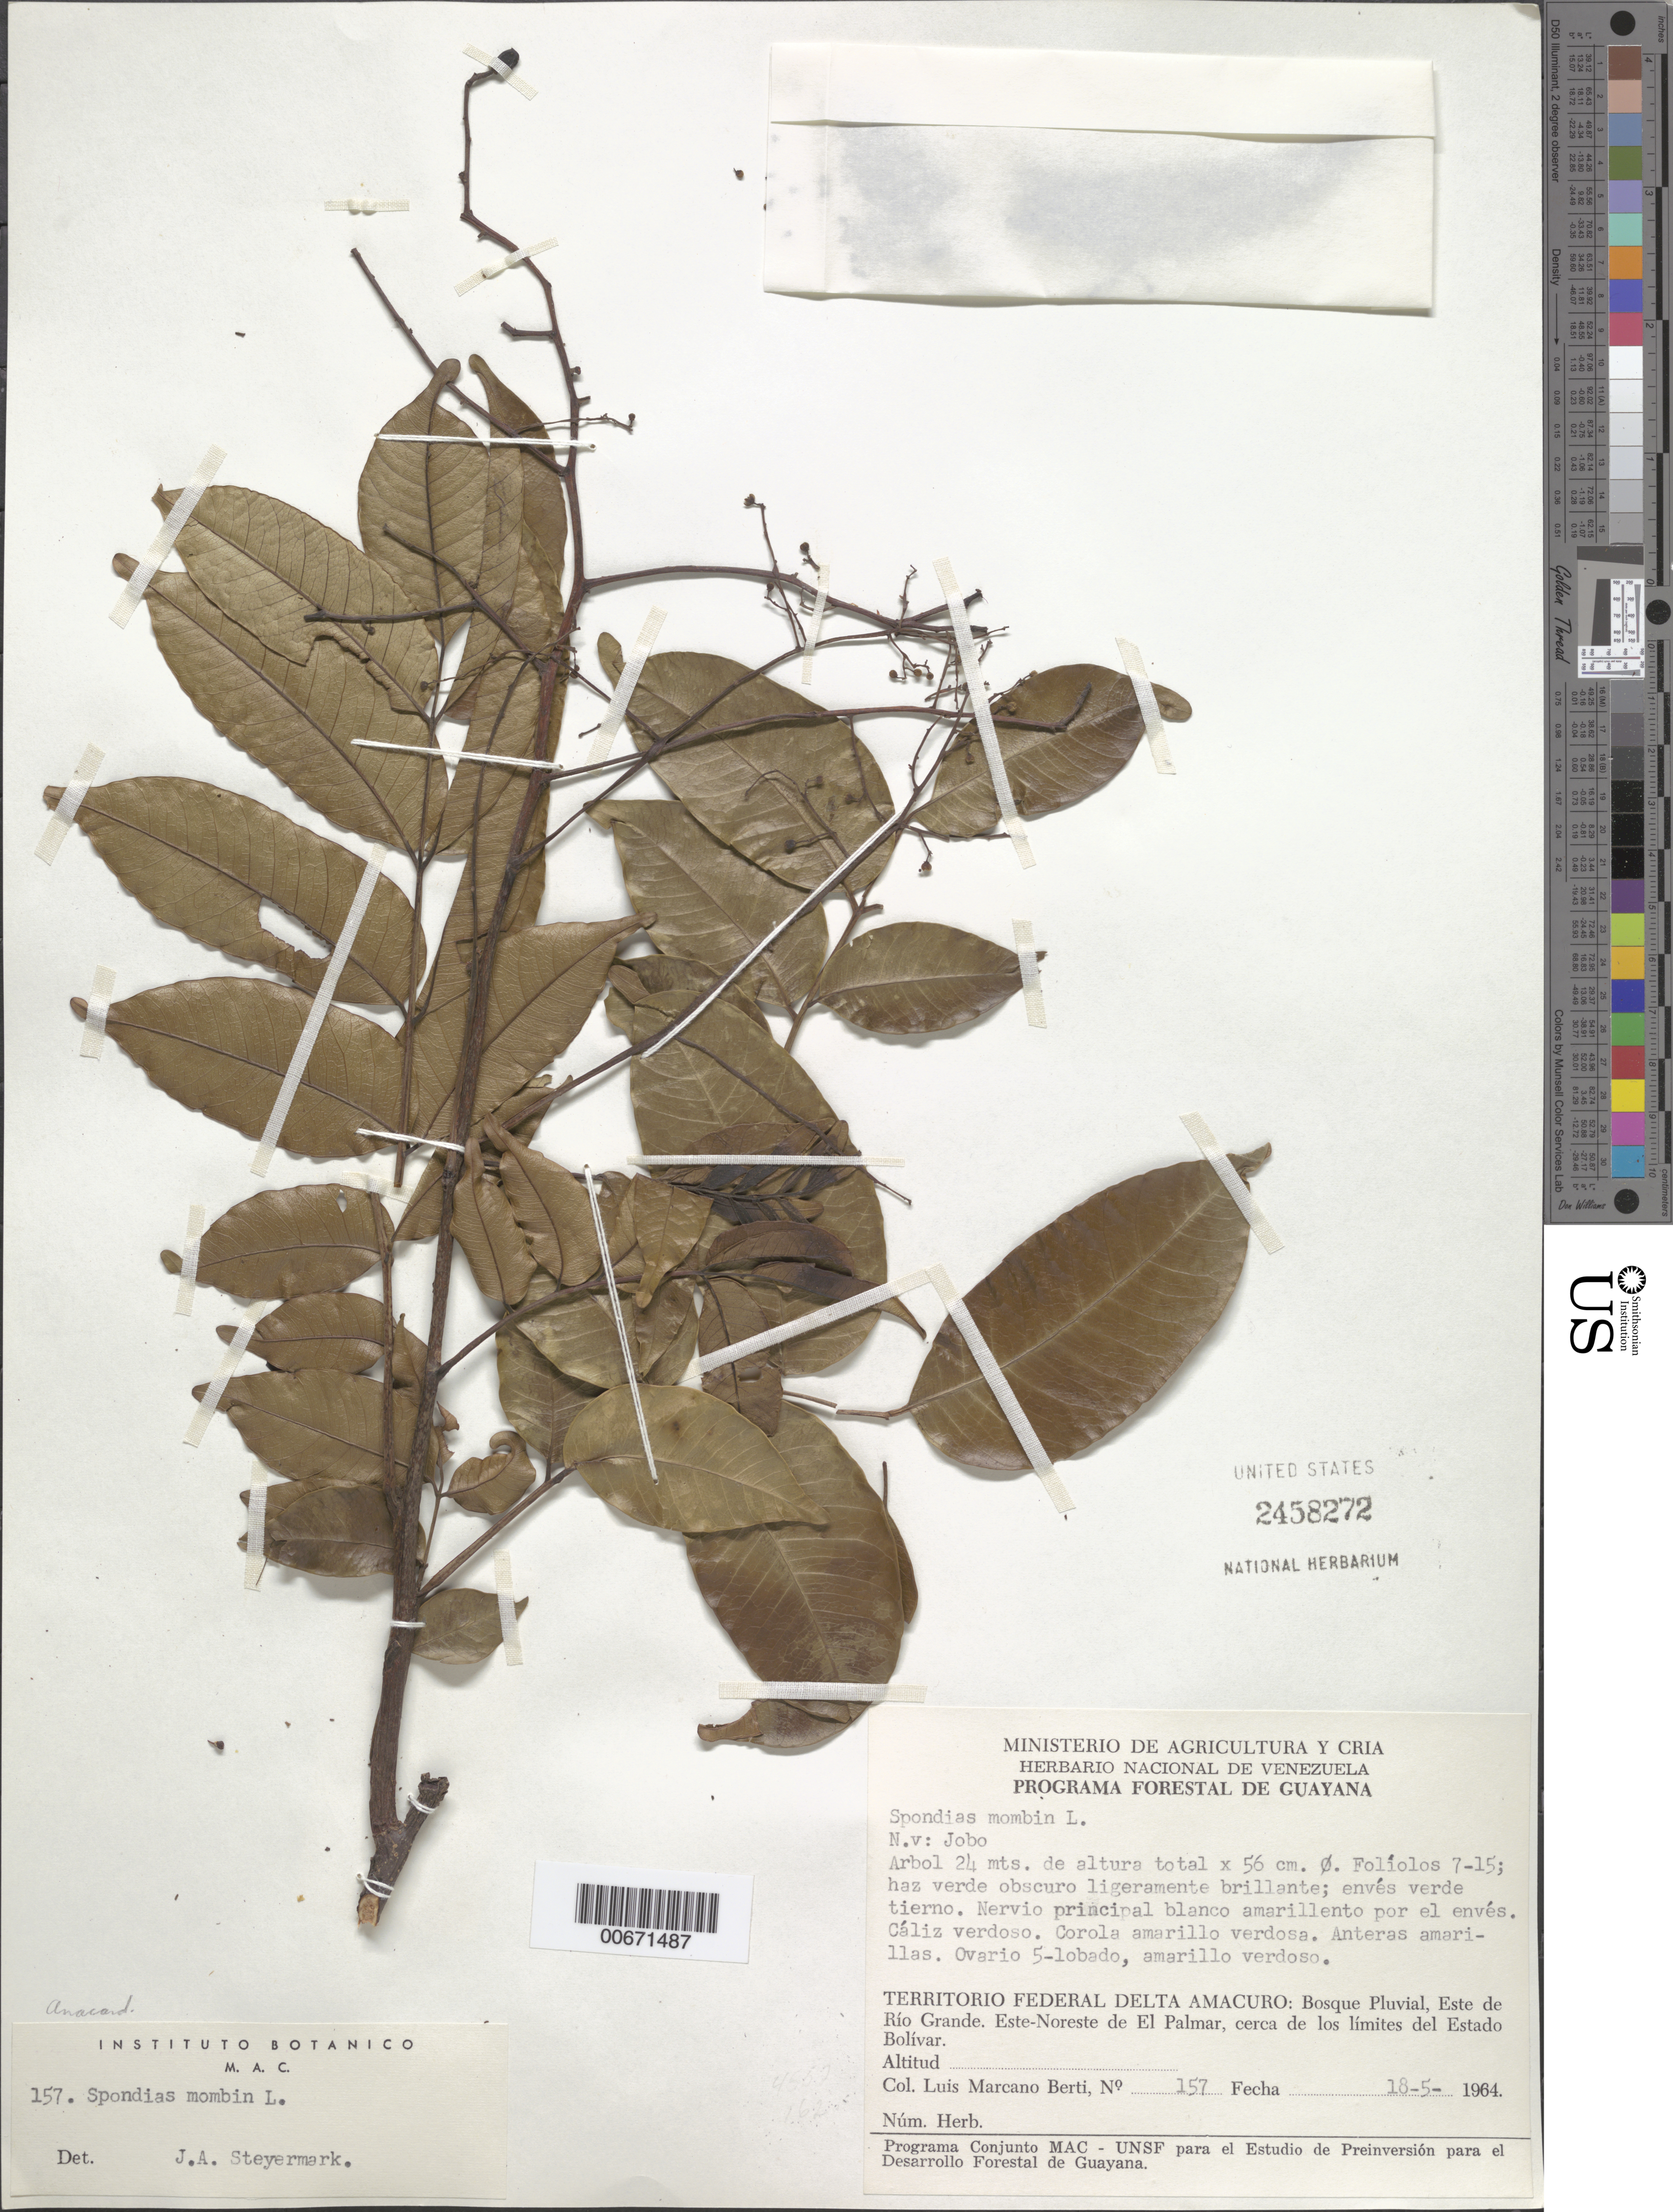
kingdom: Plantae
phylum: Tracheophyta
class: Magnoliopsida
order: Sapindales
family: Anacardiaceae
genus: Spondias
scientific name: Spondias mombin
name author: L.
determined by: Steyermark, Julian A., (VEN)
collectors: L. Marcano-Berti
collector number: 157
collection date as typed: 18-May-64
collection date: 1964-05-18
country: Venezuela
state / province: Delta Amacuro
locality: Este de Río Grande, ENE de El Palmar, cerca de los limites del Estado Bolívar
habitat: Bosque pluvial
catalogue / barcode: US 2458272